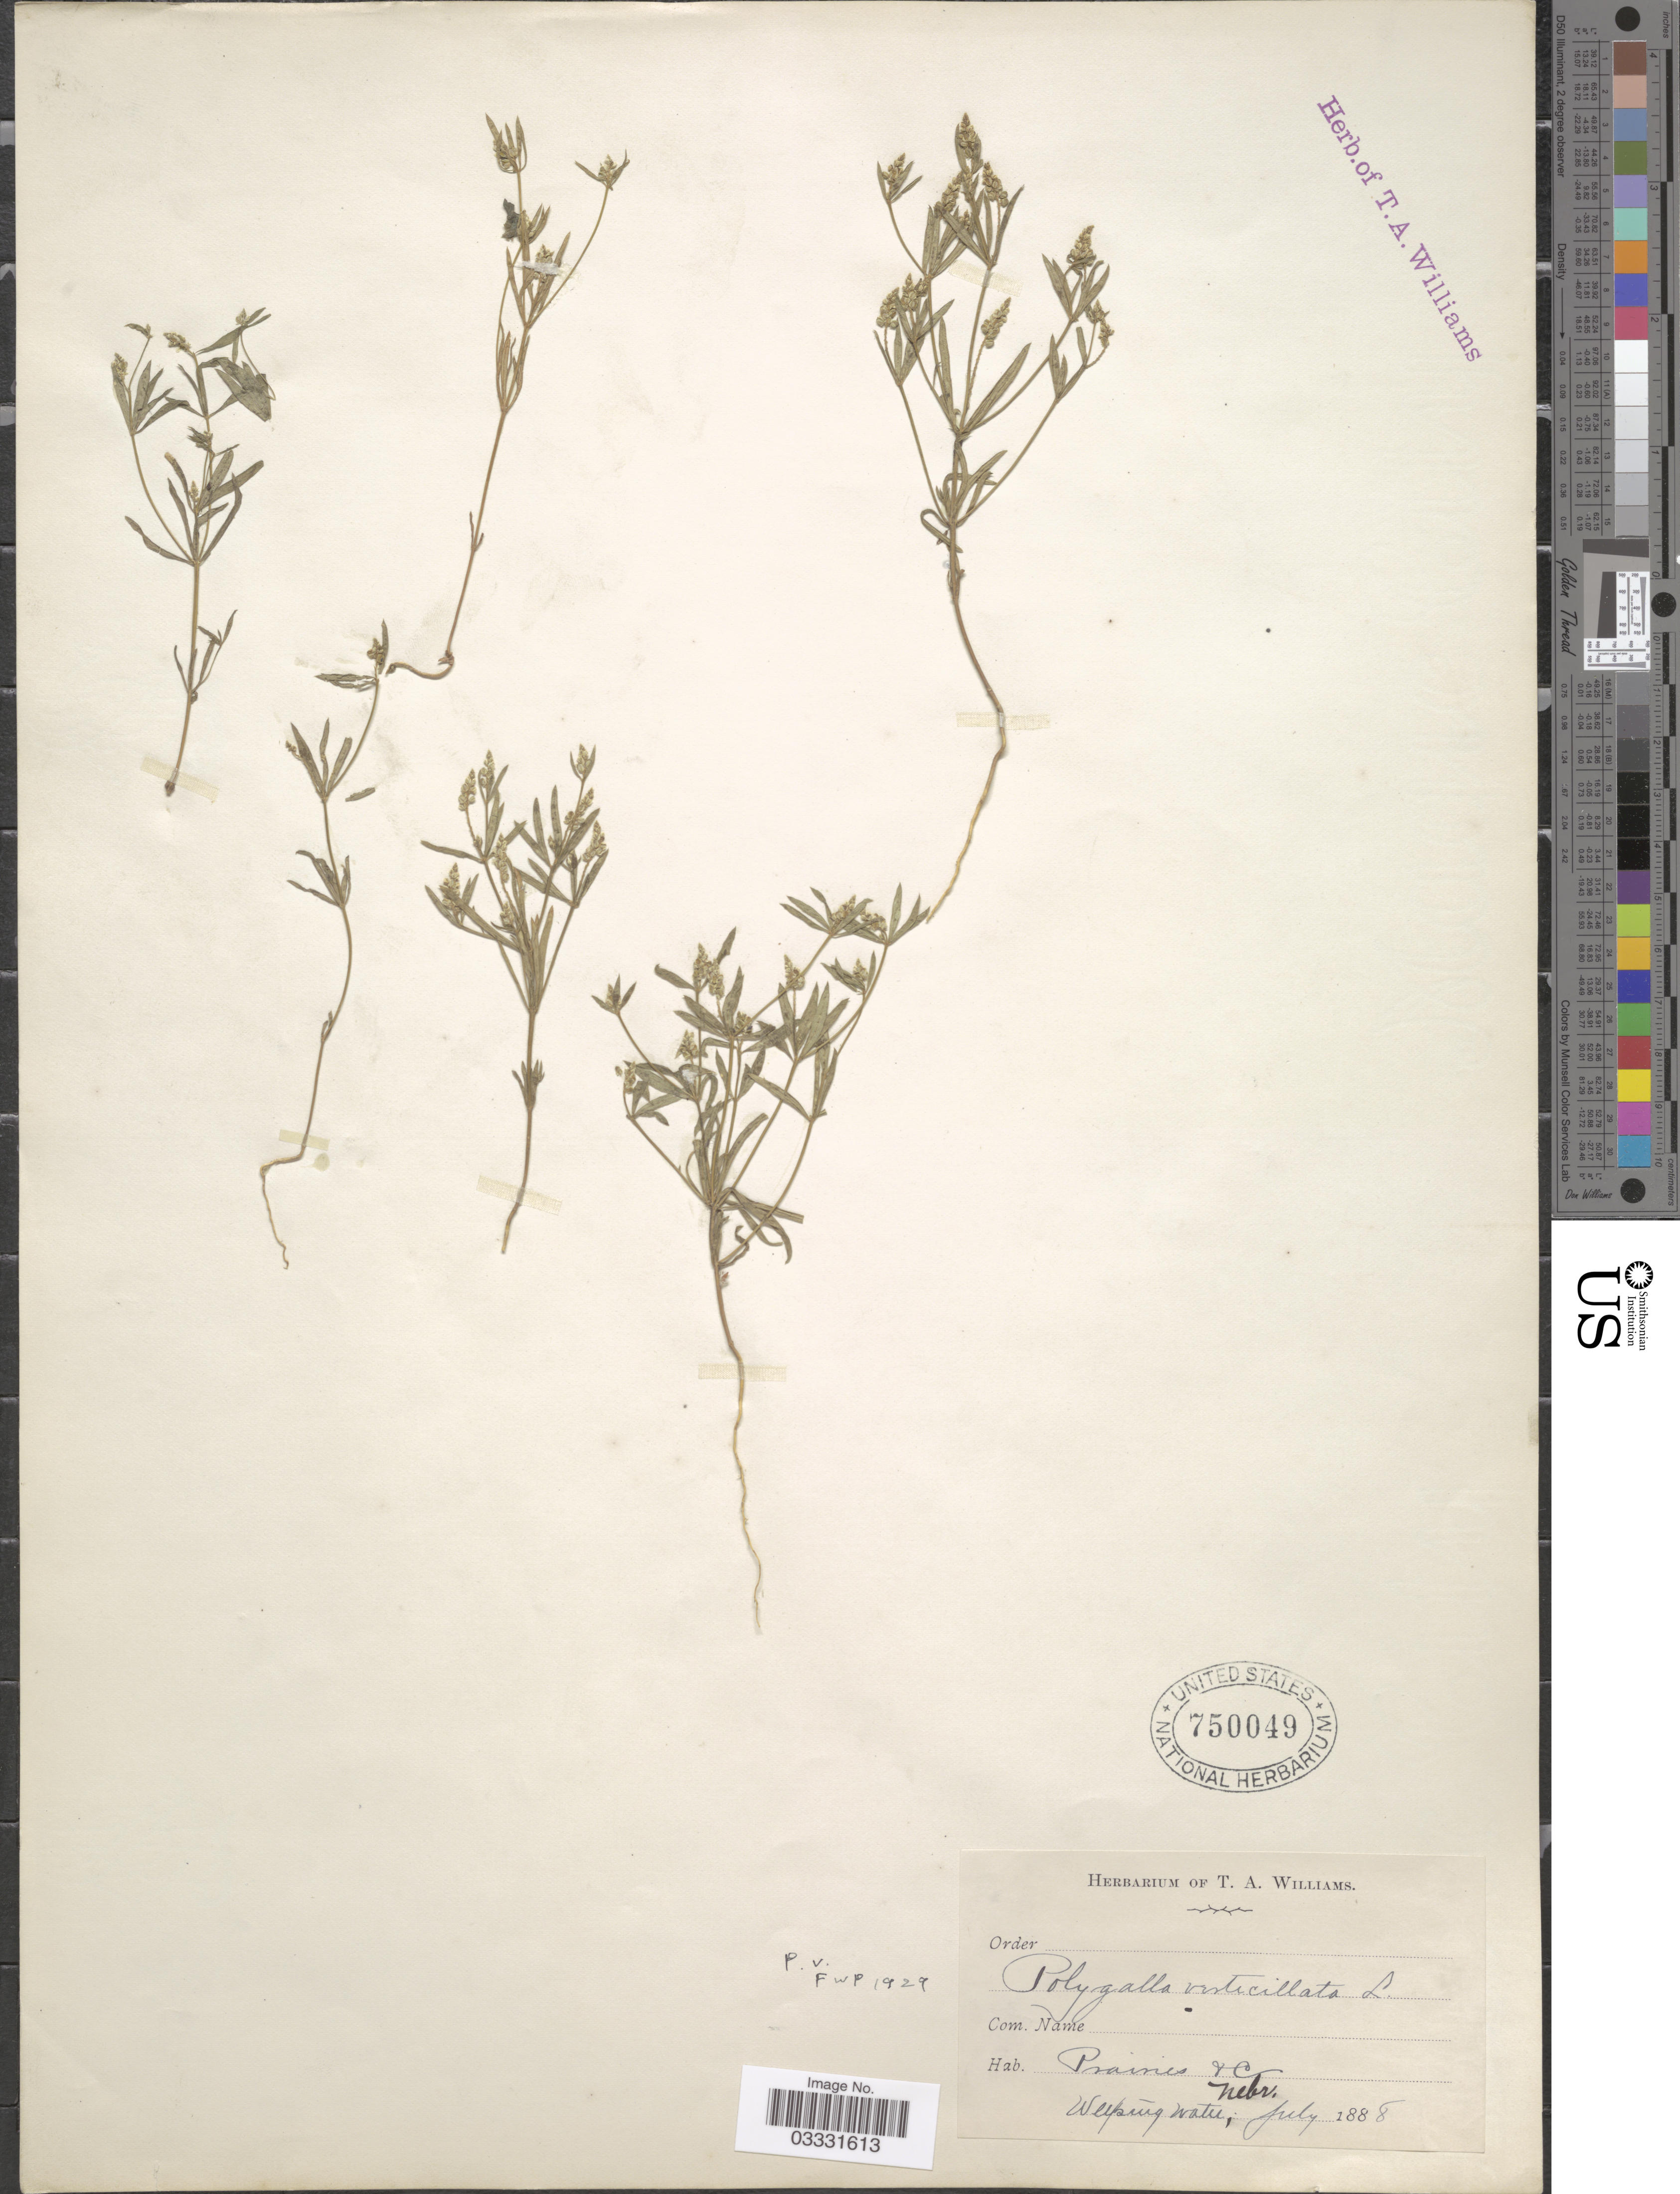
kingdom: Plantae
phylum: Tracheophyta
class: Magnoliopsida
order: Fabales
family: Polygalaceae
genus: Polygala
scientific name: Polygala pretzii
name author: Pennell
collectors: ex herb. Thos. A. Williams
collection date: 1888-07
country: United States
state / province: Nebraska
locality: Prairies &c. Weeping water.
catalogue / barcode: US 750049